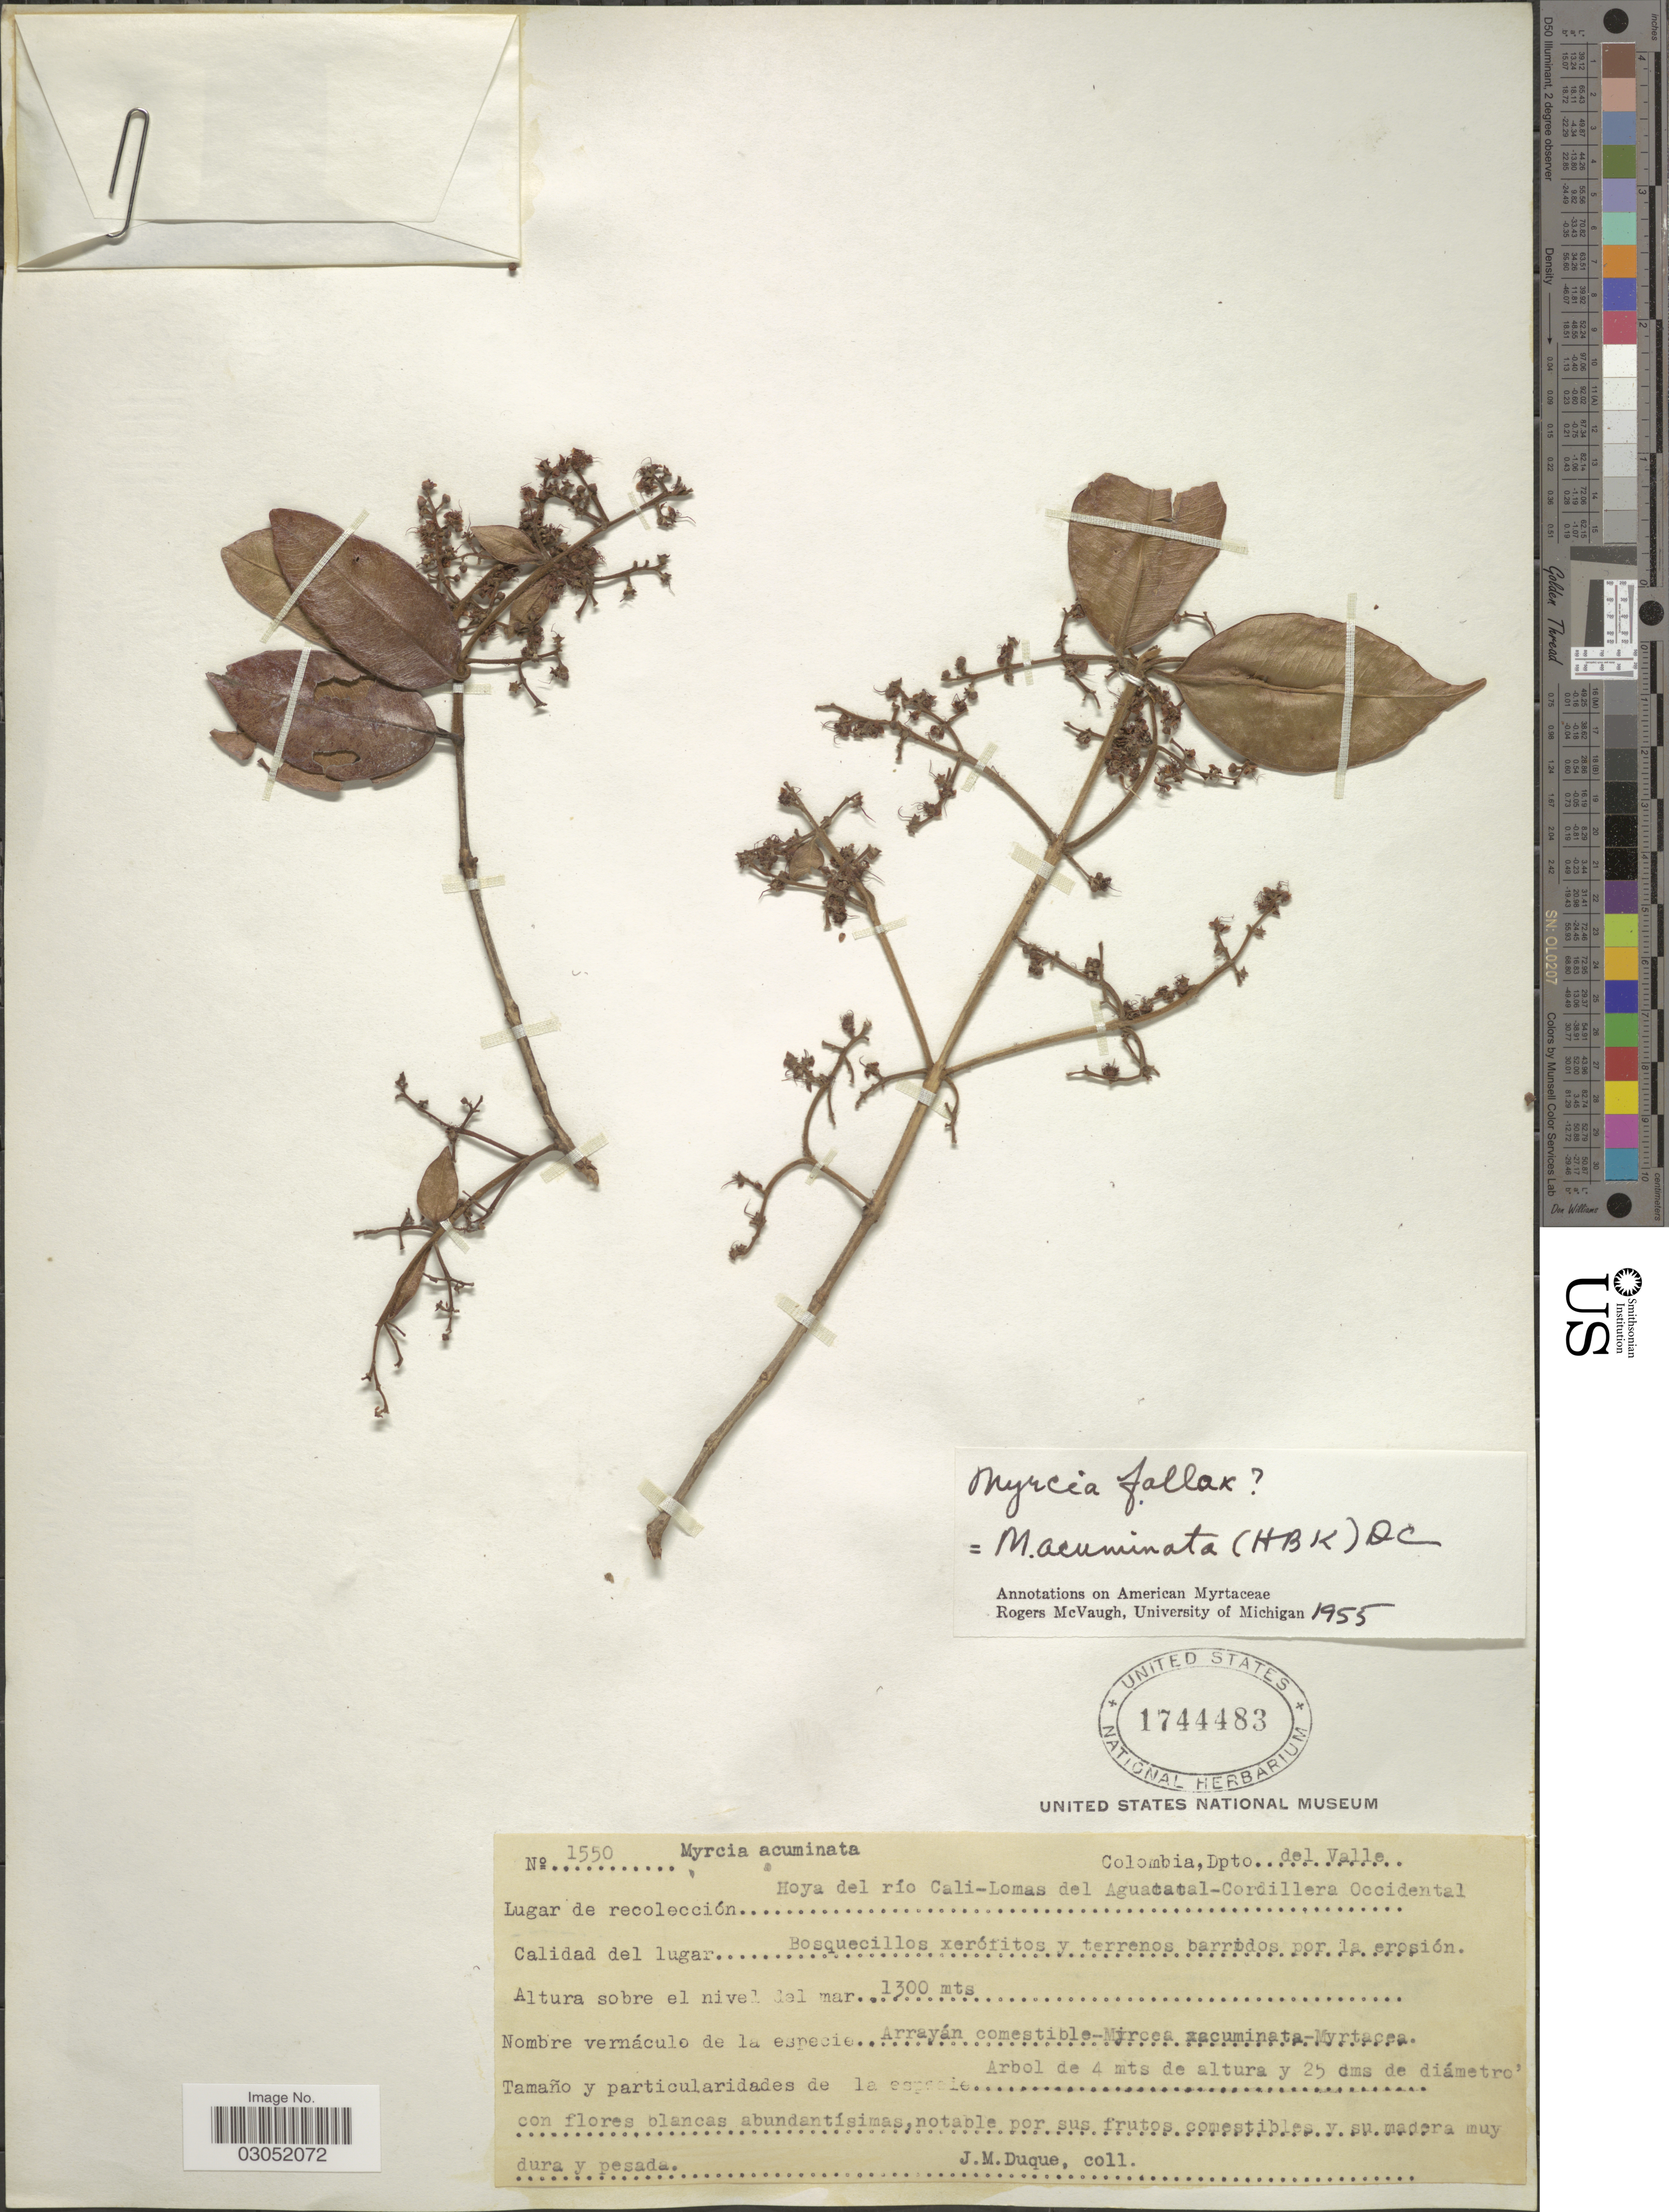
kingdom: Plantae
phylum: Tracheophyta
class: Magnoliopsida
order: Myrtales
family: Myrtaceae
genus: Myrcia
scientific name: Myrcia acuminata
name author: (Kunth) DC.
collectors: J. Duque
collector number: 1550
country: Colombia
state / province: Valle del Cauca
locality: Dpto. del Valle. Hoya del río Cali-Lomas del Aguacatal-Cordillera Occidental.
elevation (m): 1300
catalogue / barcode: US 1744483